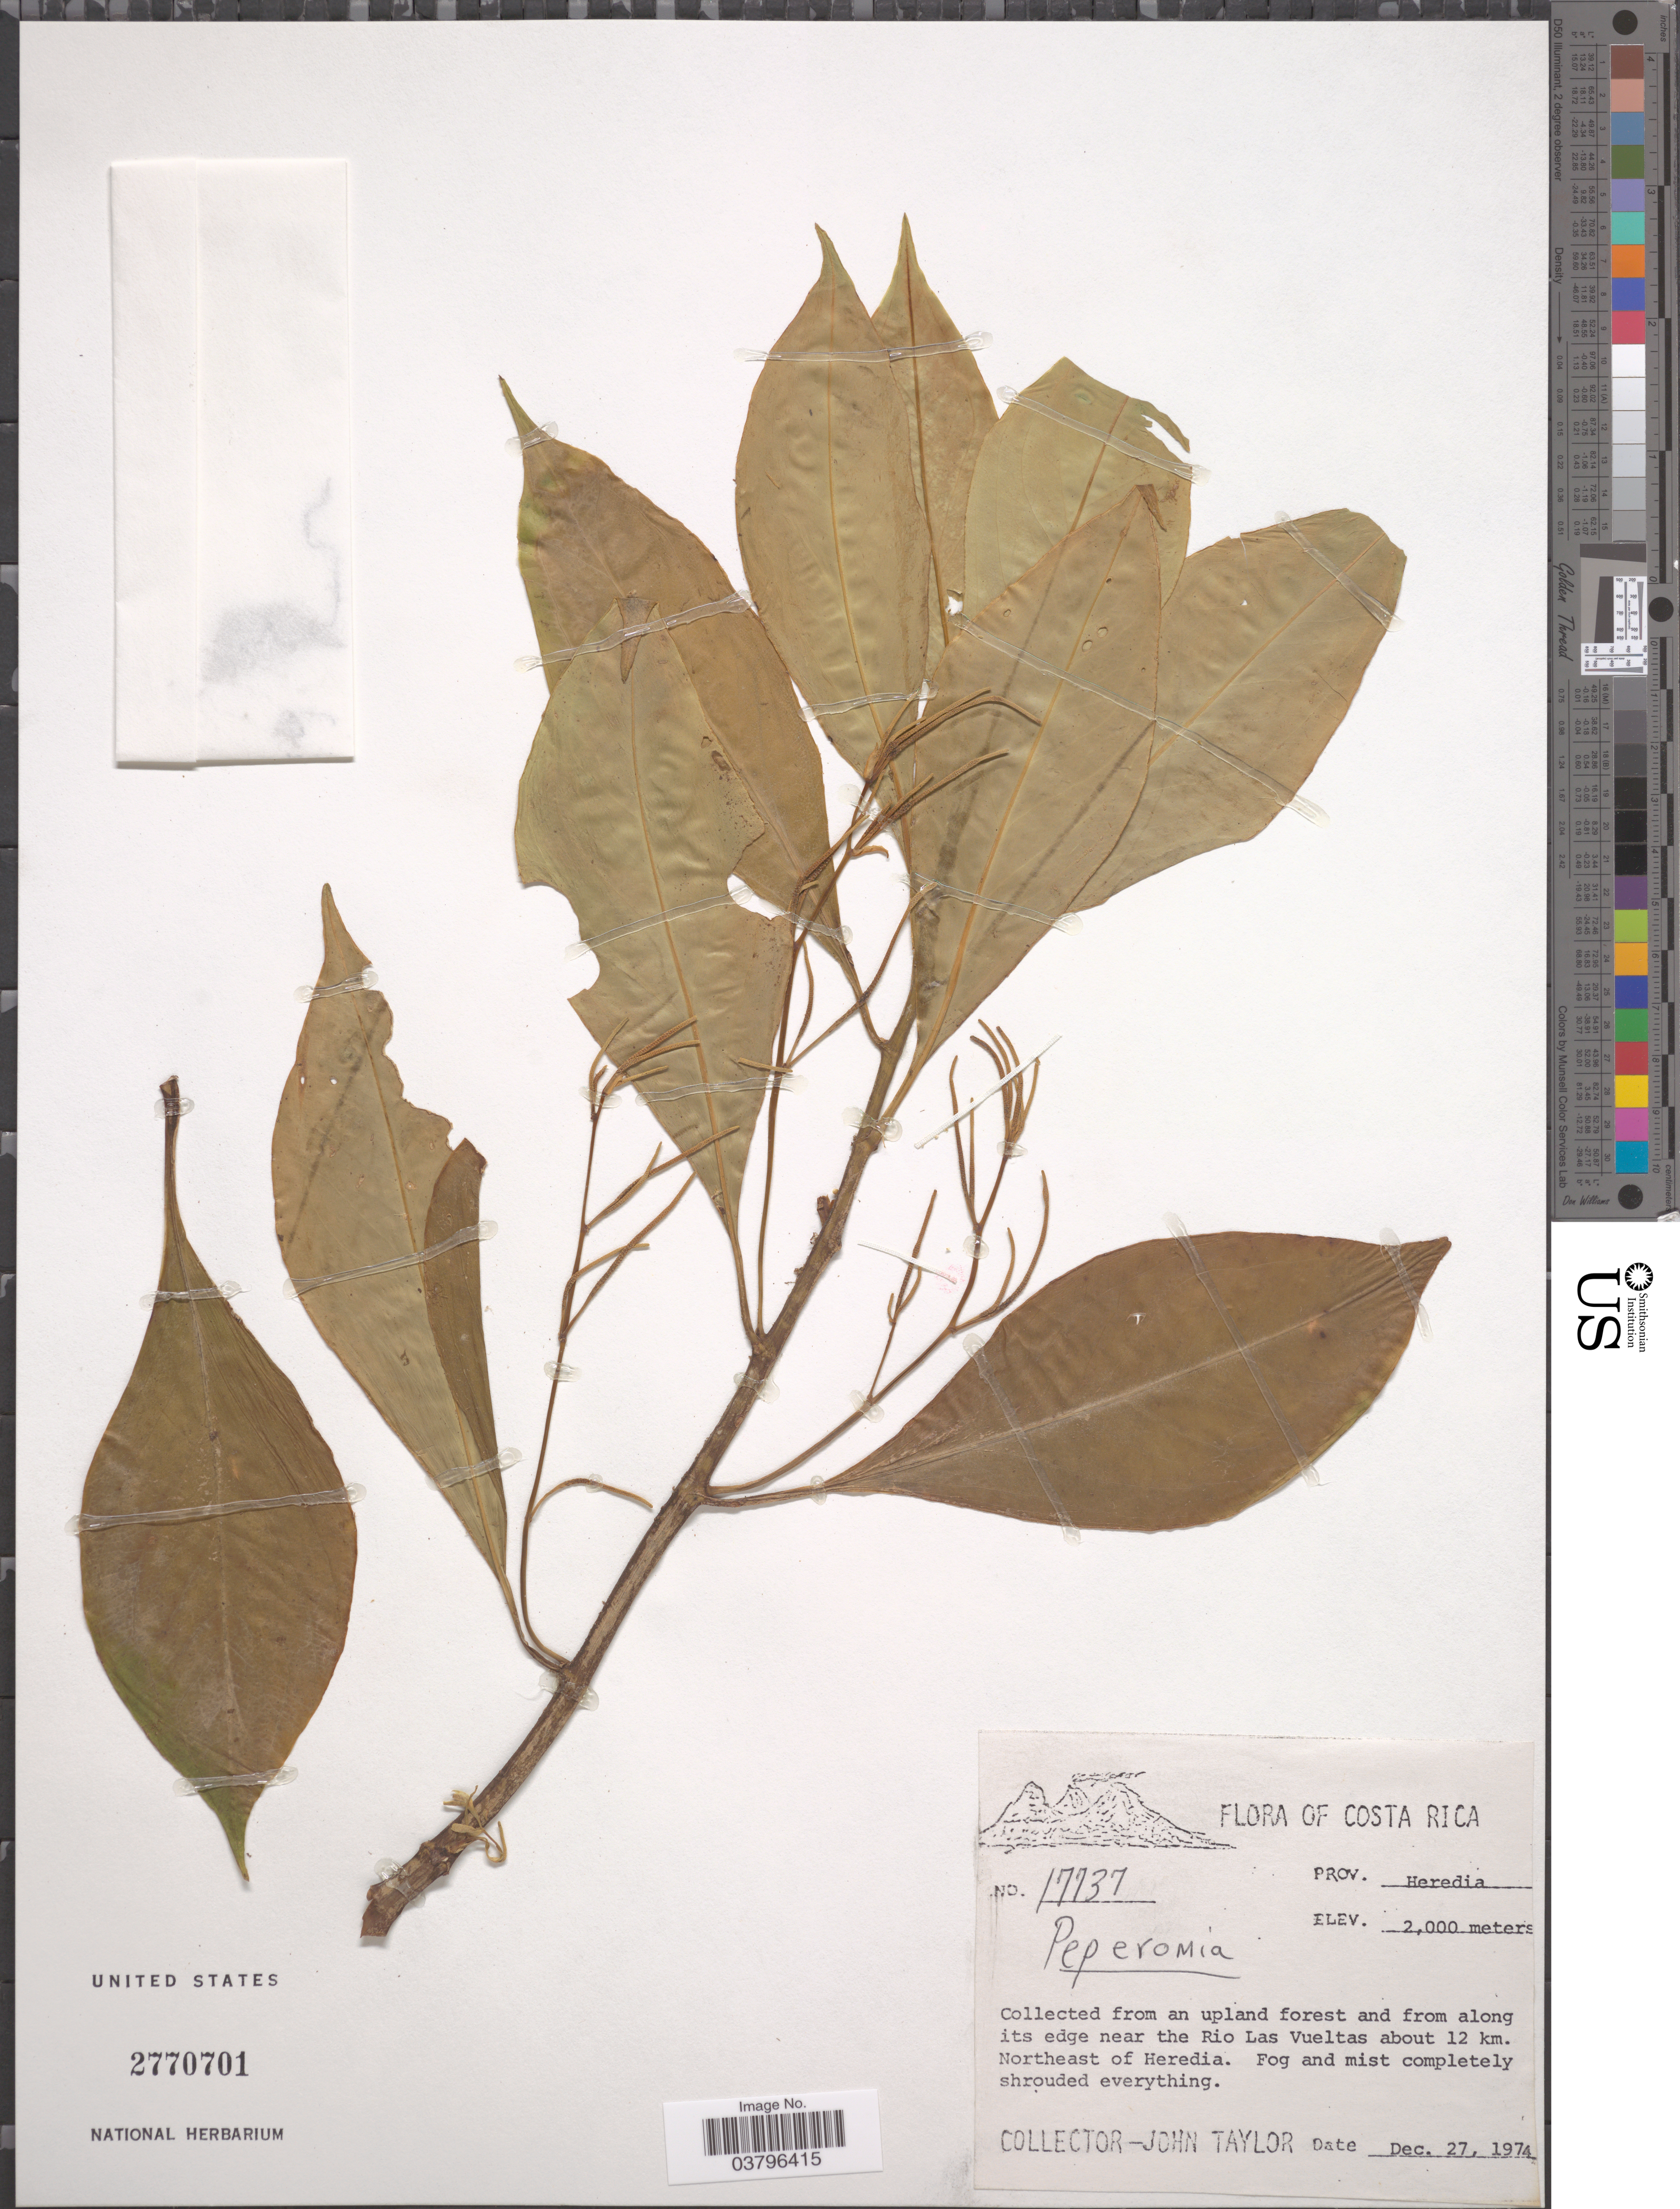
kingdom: Plantae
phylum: Tracheophyta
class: Magnoliopsida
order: Piperales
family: Piperaceae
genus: Peperomia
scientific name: Peperomia duricaulis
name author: Trel. in Woodson & Schery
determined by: Jiménez, José Estaban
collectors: J. Taylor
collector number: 17737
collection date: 1974-12-27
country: Costa Rica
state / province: Heredia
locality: Upland forest and from along its edge near the Rio Las Vueltas about 12 km. Northeast of Heredia.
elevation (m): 2000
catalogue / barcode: US 2770701